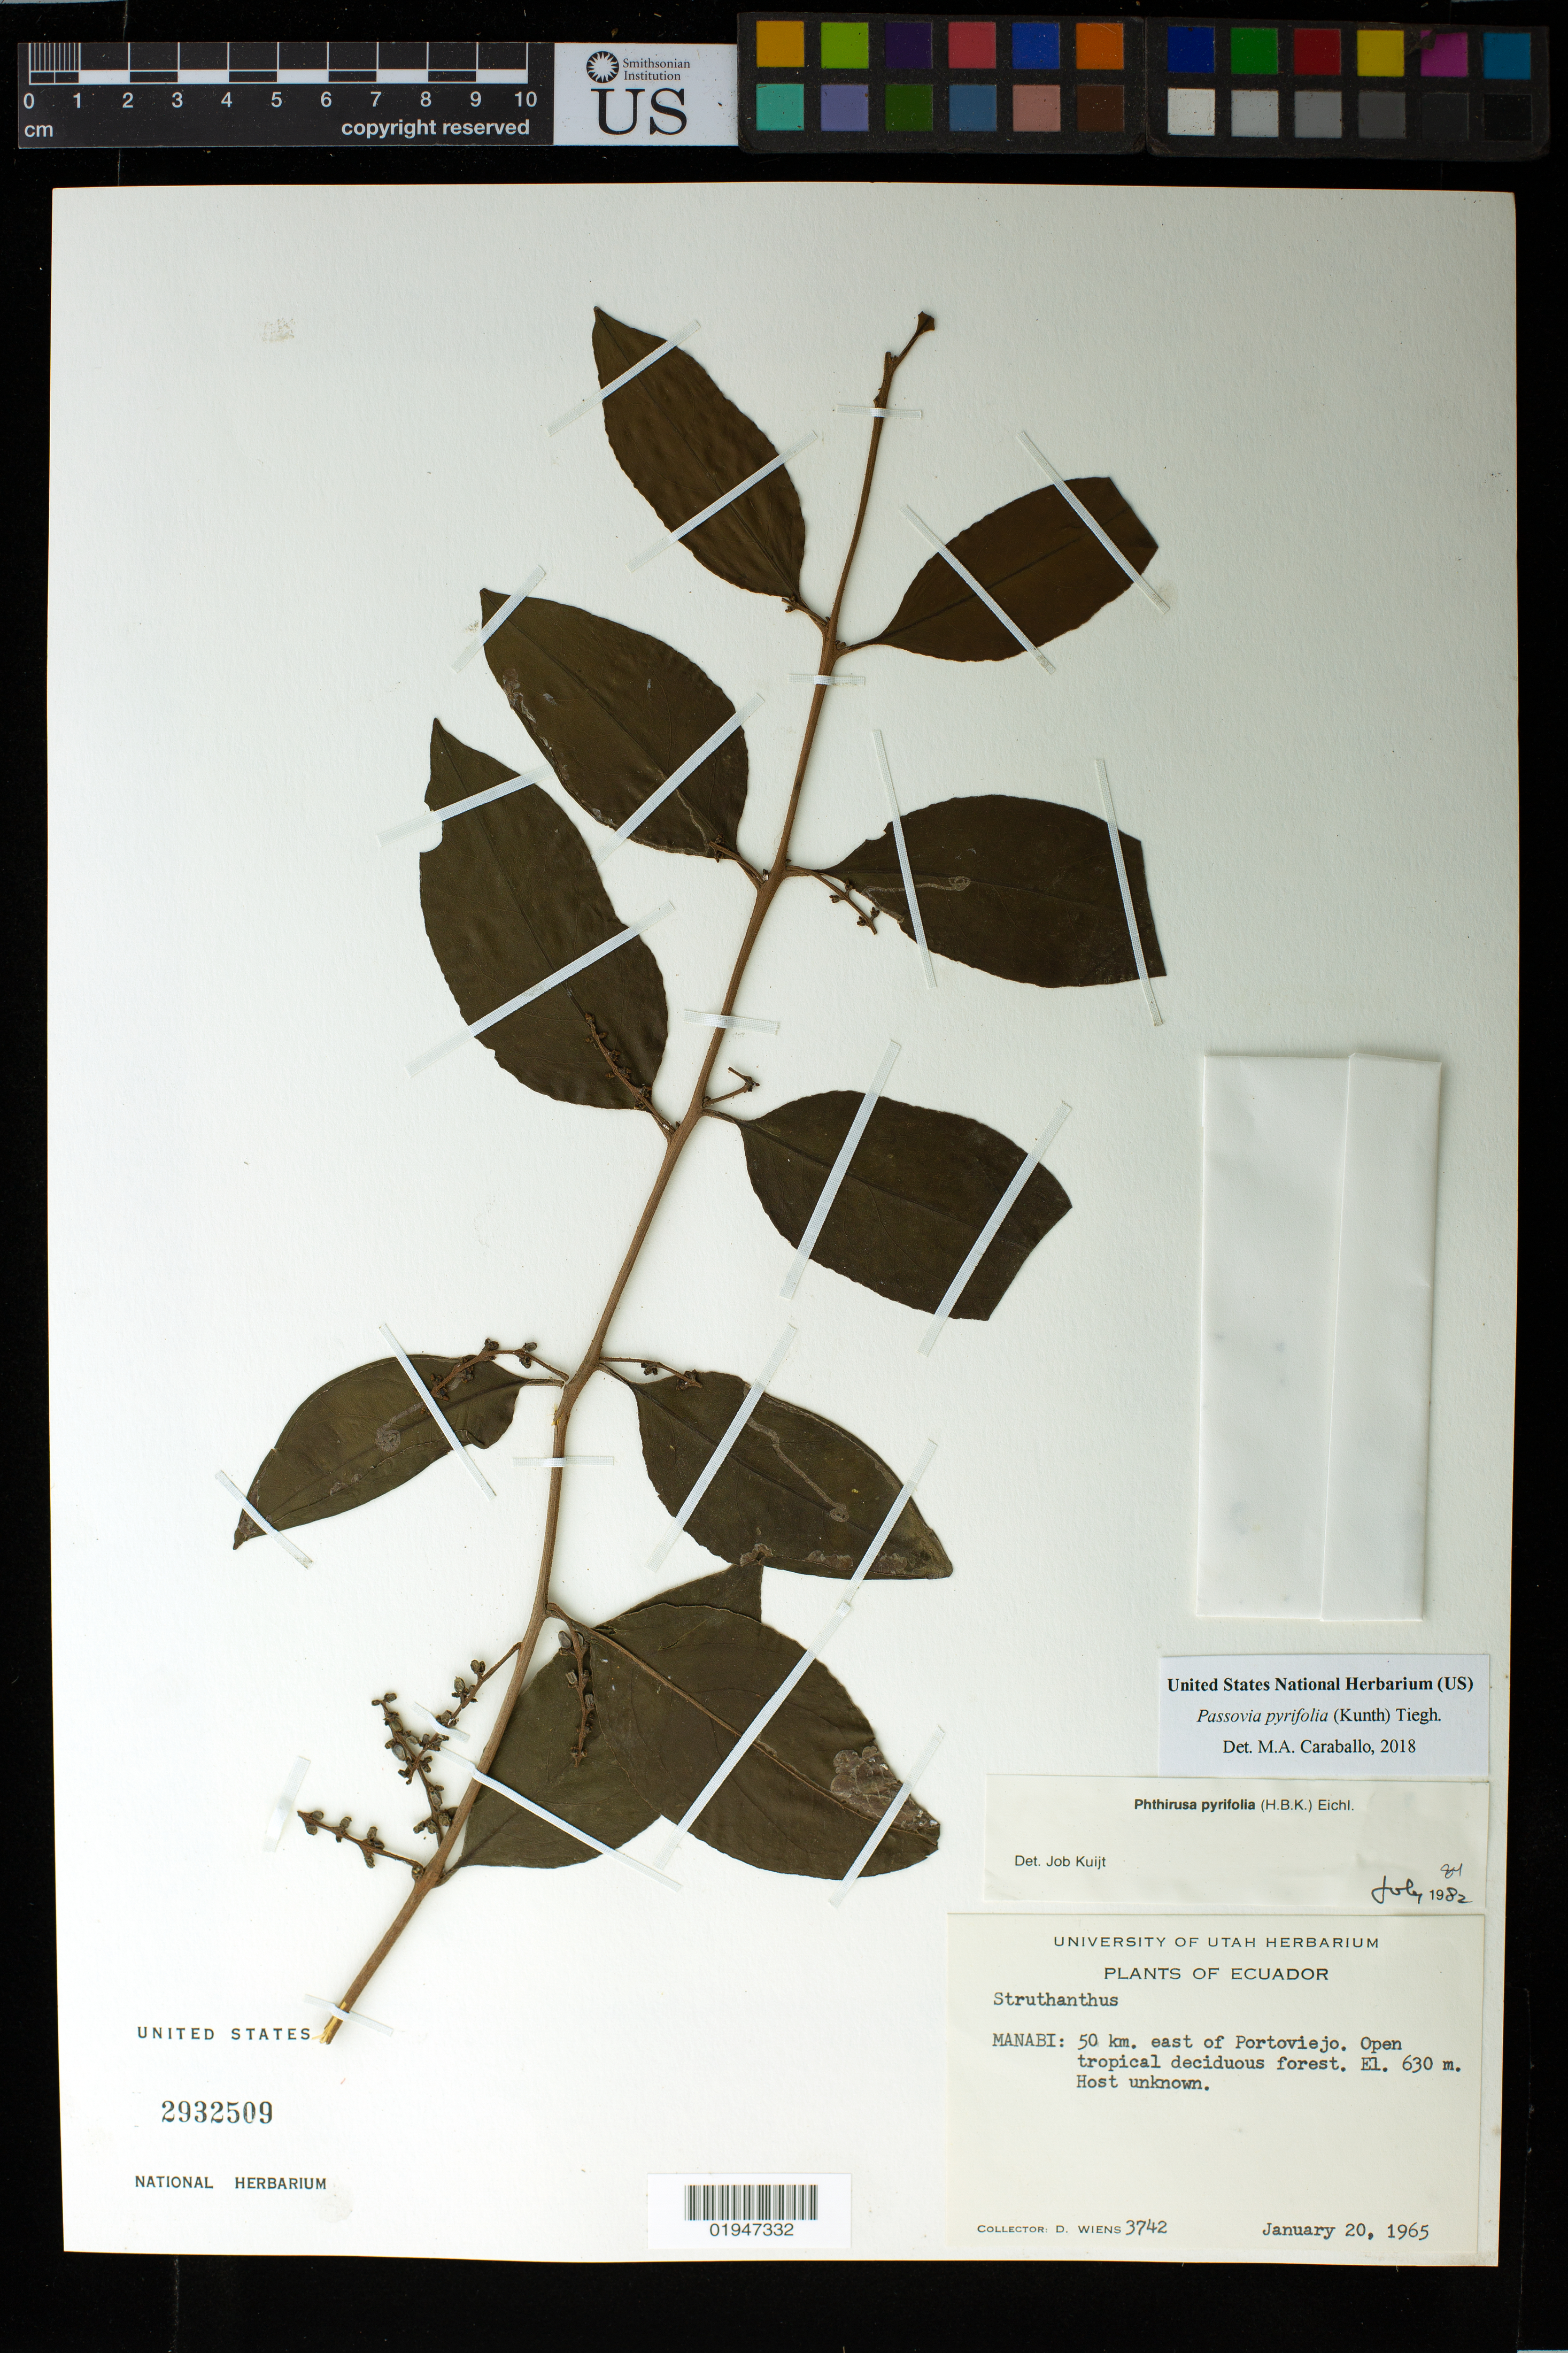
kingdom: Plantae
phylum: Tracheophyta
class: Magnoliopsida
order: Santalales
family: Loranthaceae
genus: Passovia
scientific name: Passovia pyrifolia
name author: (Kunth) Tiegh.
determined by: Caraballo-Ortiz, Marcos A., (MISS), University of Mississippi (UNITED STATES)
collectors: D. Wiens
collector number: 3742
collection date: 1965-01-20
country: Ecuador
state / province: Manabí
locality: Portoviejo, 50 km east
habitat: Open tropical deciduous forest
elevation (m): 630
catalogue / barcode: US 2932509